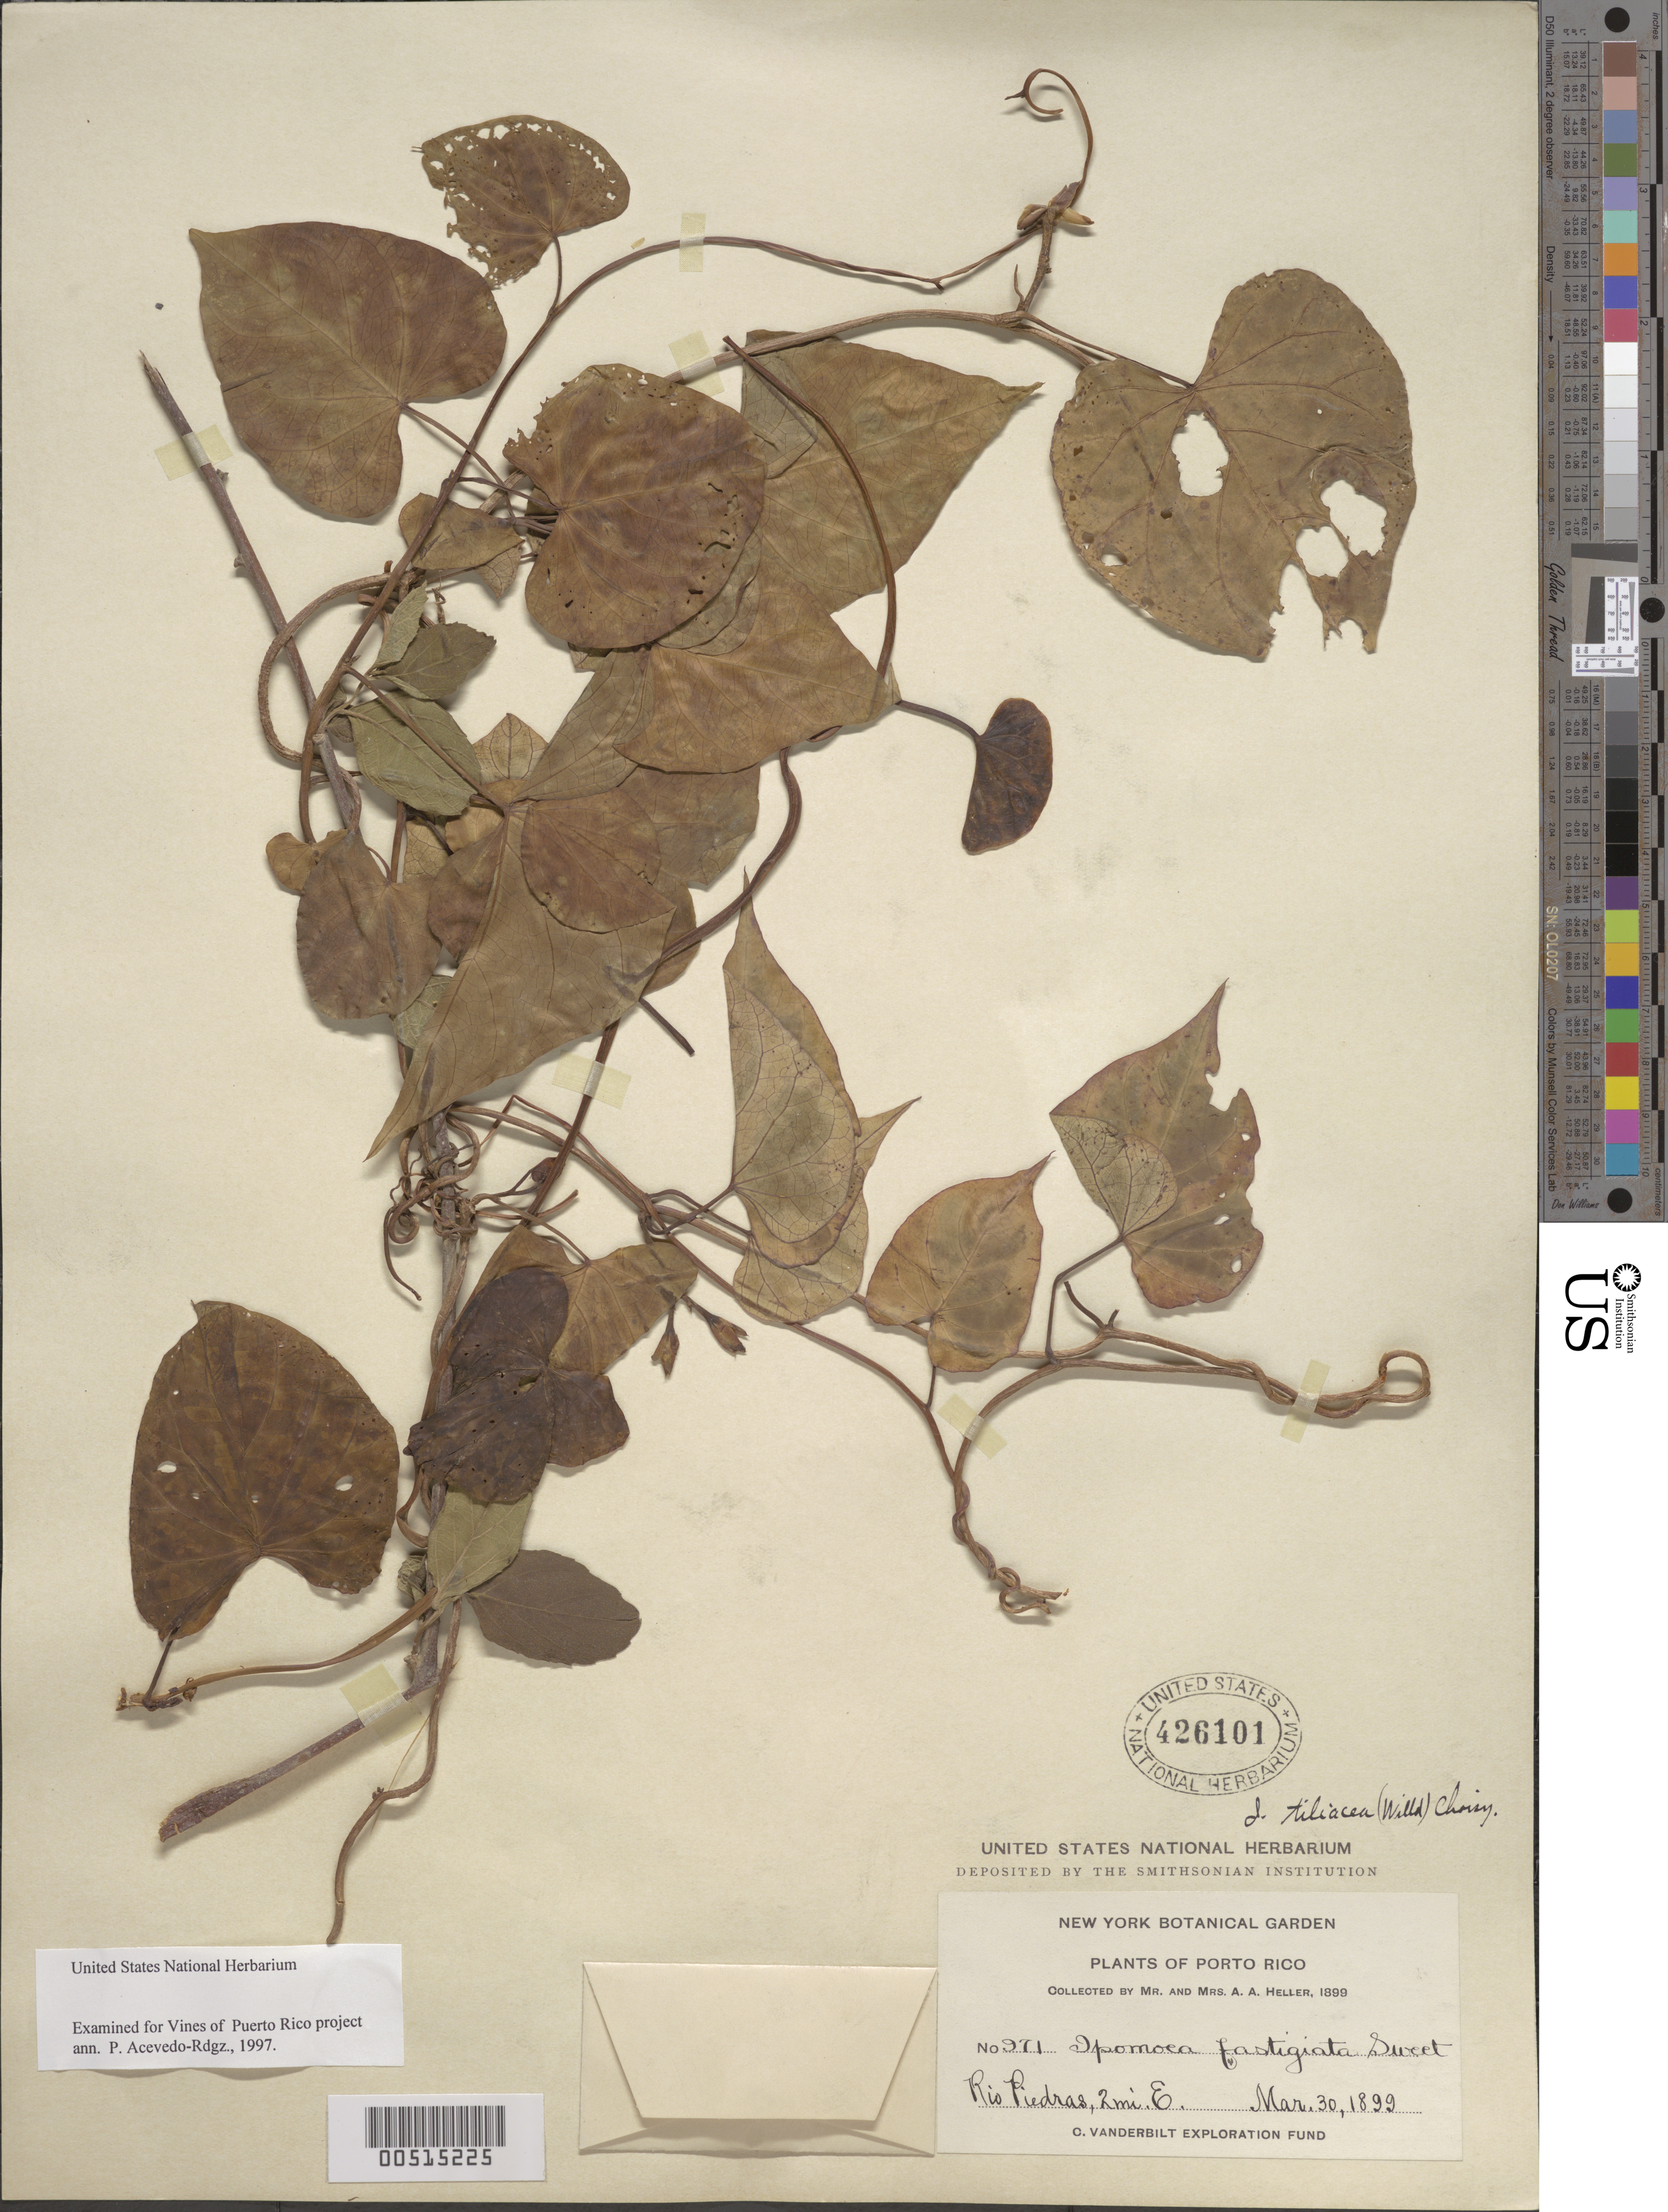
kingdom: Plantae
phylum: Tracheophyta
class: Magnoliopsida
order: Solanales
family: Convolvulaceae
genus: Ipomoea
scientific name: Ipomoea tiliacea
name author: (Willd.) Choisy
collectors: A. A. Heller & E. G. Heller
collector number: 971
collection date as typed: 30 Mar 1899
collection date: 1899-03-30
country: Puerto Rico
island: Greater Antilles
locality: Rio Piedras, 2 mi E of.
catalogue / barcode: US 426101